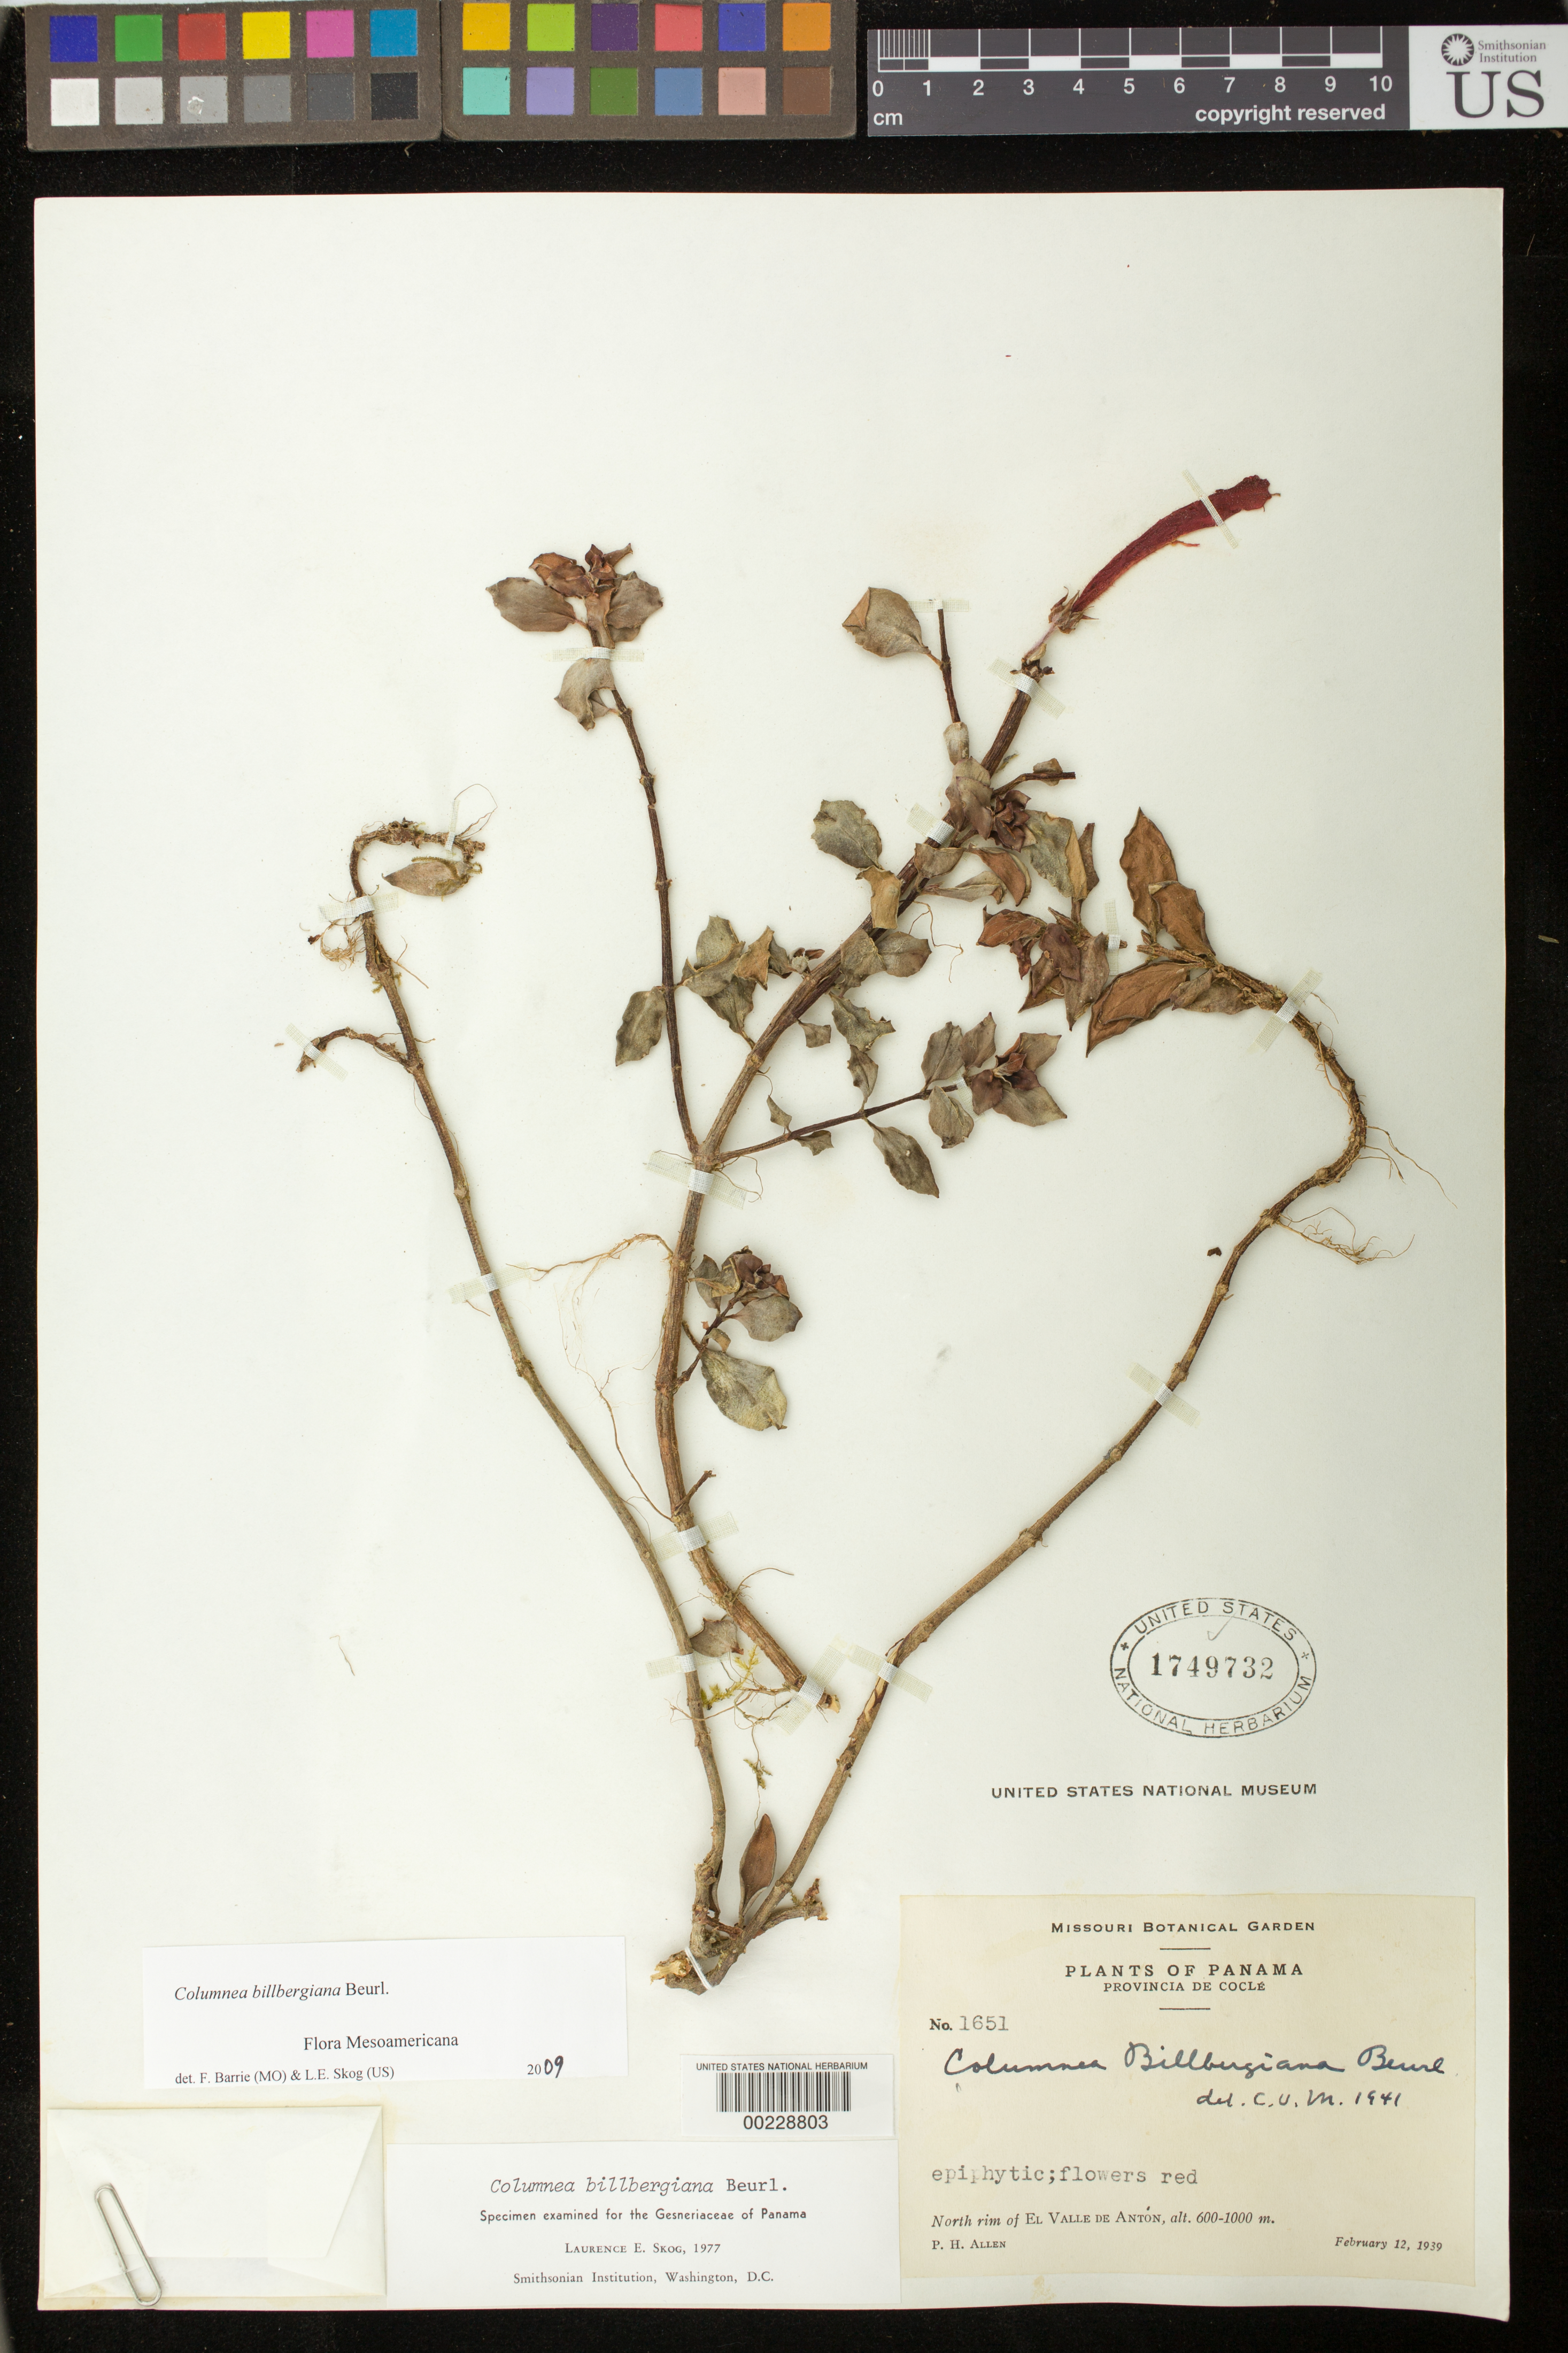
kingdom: Plantae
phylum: Tracheophyta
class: Magnoliopsida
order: Lamiales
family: Gesneriaceae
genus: Columnea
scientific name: Columnea billbergiana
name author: Beurl.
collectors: P. H. Allen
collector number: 1651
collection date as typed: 12 Feb 1939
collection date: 1939-02-12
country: Panama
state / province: Coclé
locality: North rim of El Valle de Anton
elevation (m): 600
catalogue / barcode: US 1749732